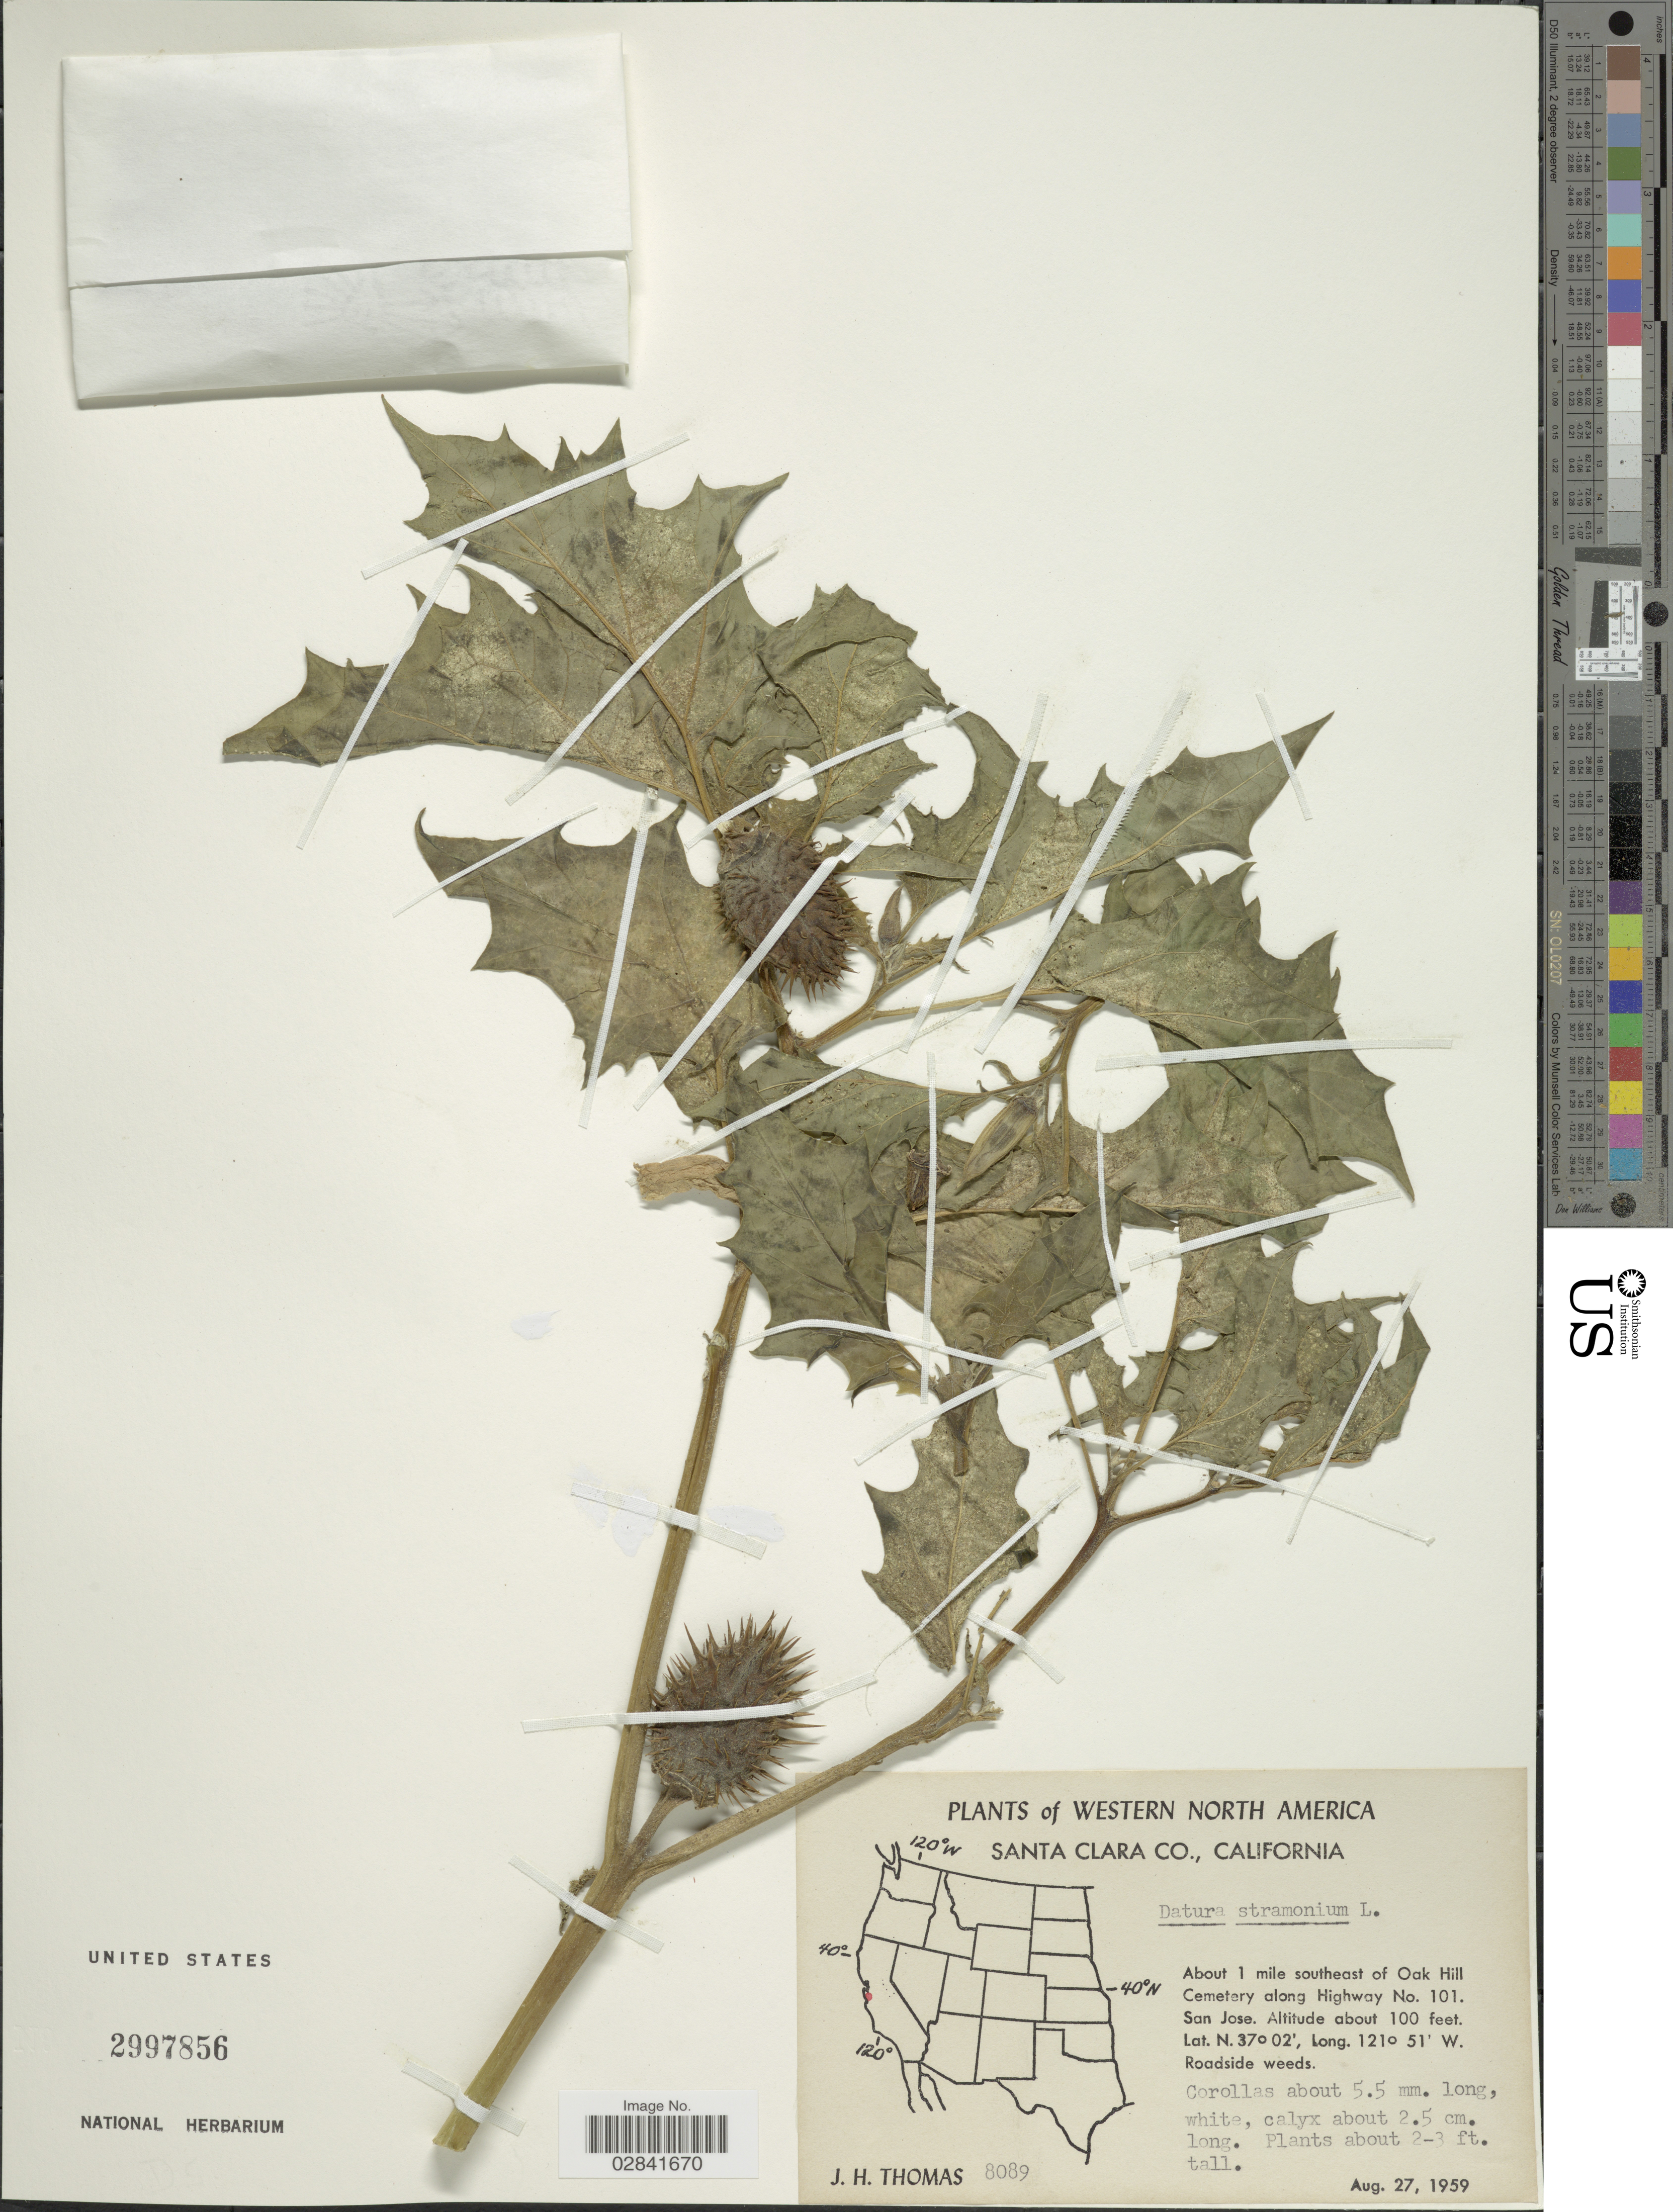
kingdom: Plantae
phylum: Tracheophyta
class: Magnoliopsida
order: Solanales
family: Solanaceae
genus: Datura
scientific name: Datura stramonium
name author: L.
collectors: J. H. Thomas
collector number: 8089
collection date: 1959-08-27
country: United States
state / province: California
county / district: Santa Clara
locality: Western North America. Santa Clara Co. About 1 mile southeast of Oak Hill Cemetery along Highway No. 101. San Jose.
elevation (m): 30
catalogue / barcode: US 2997856